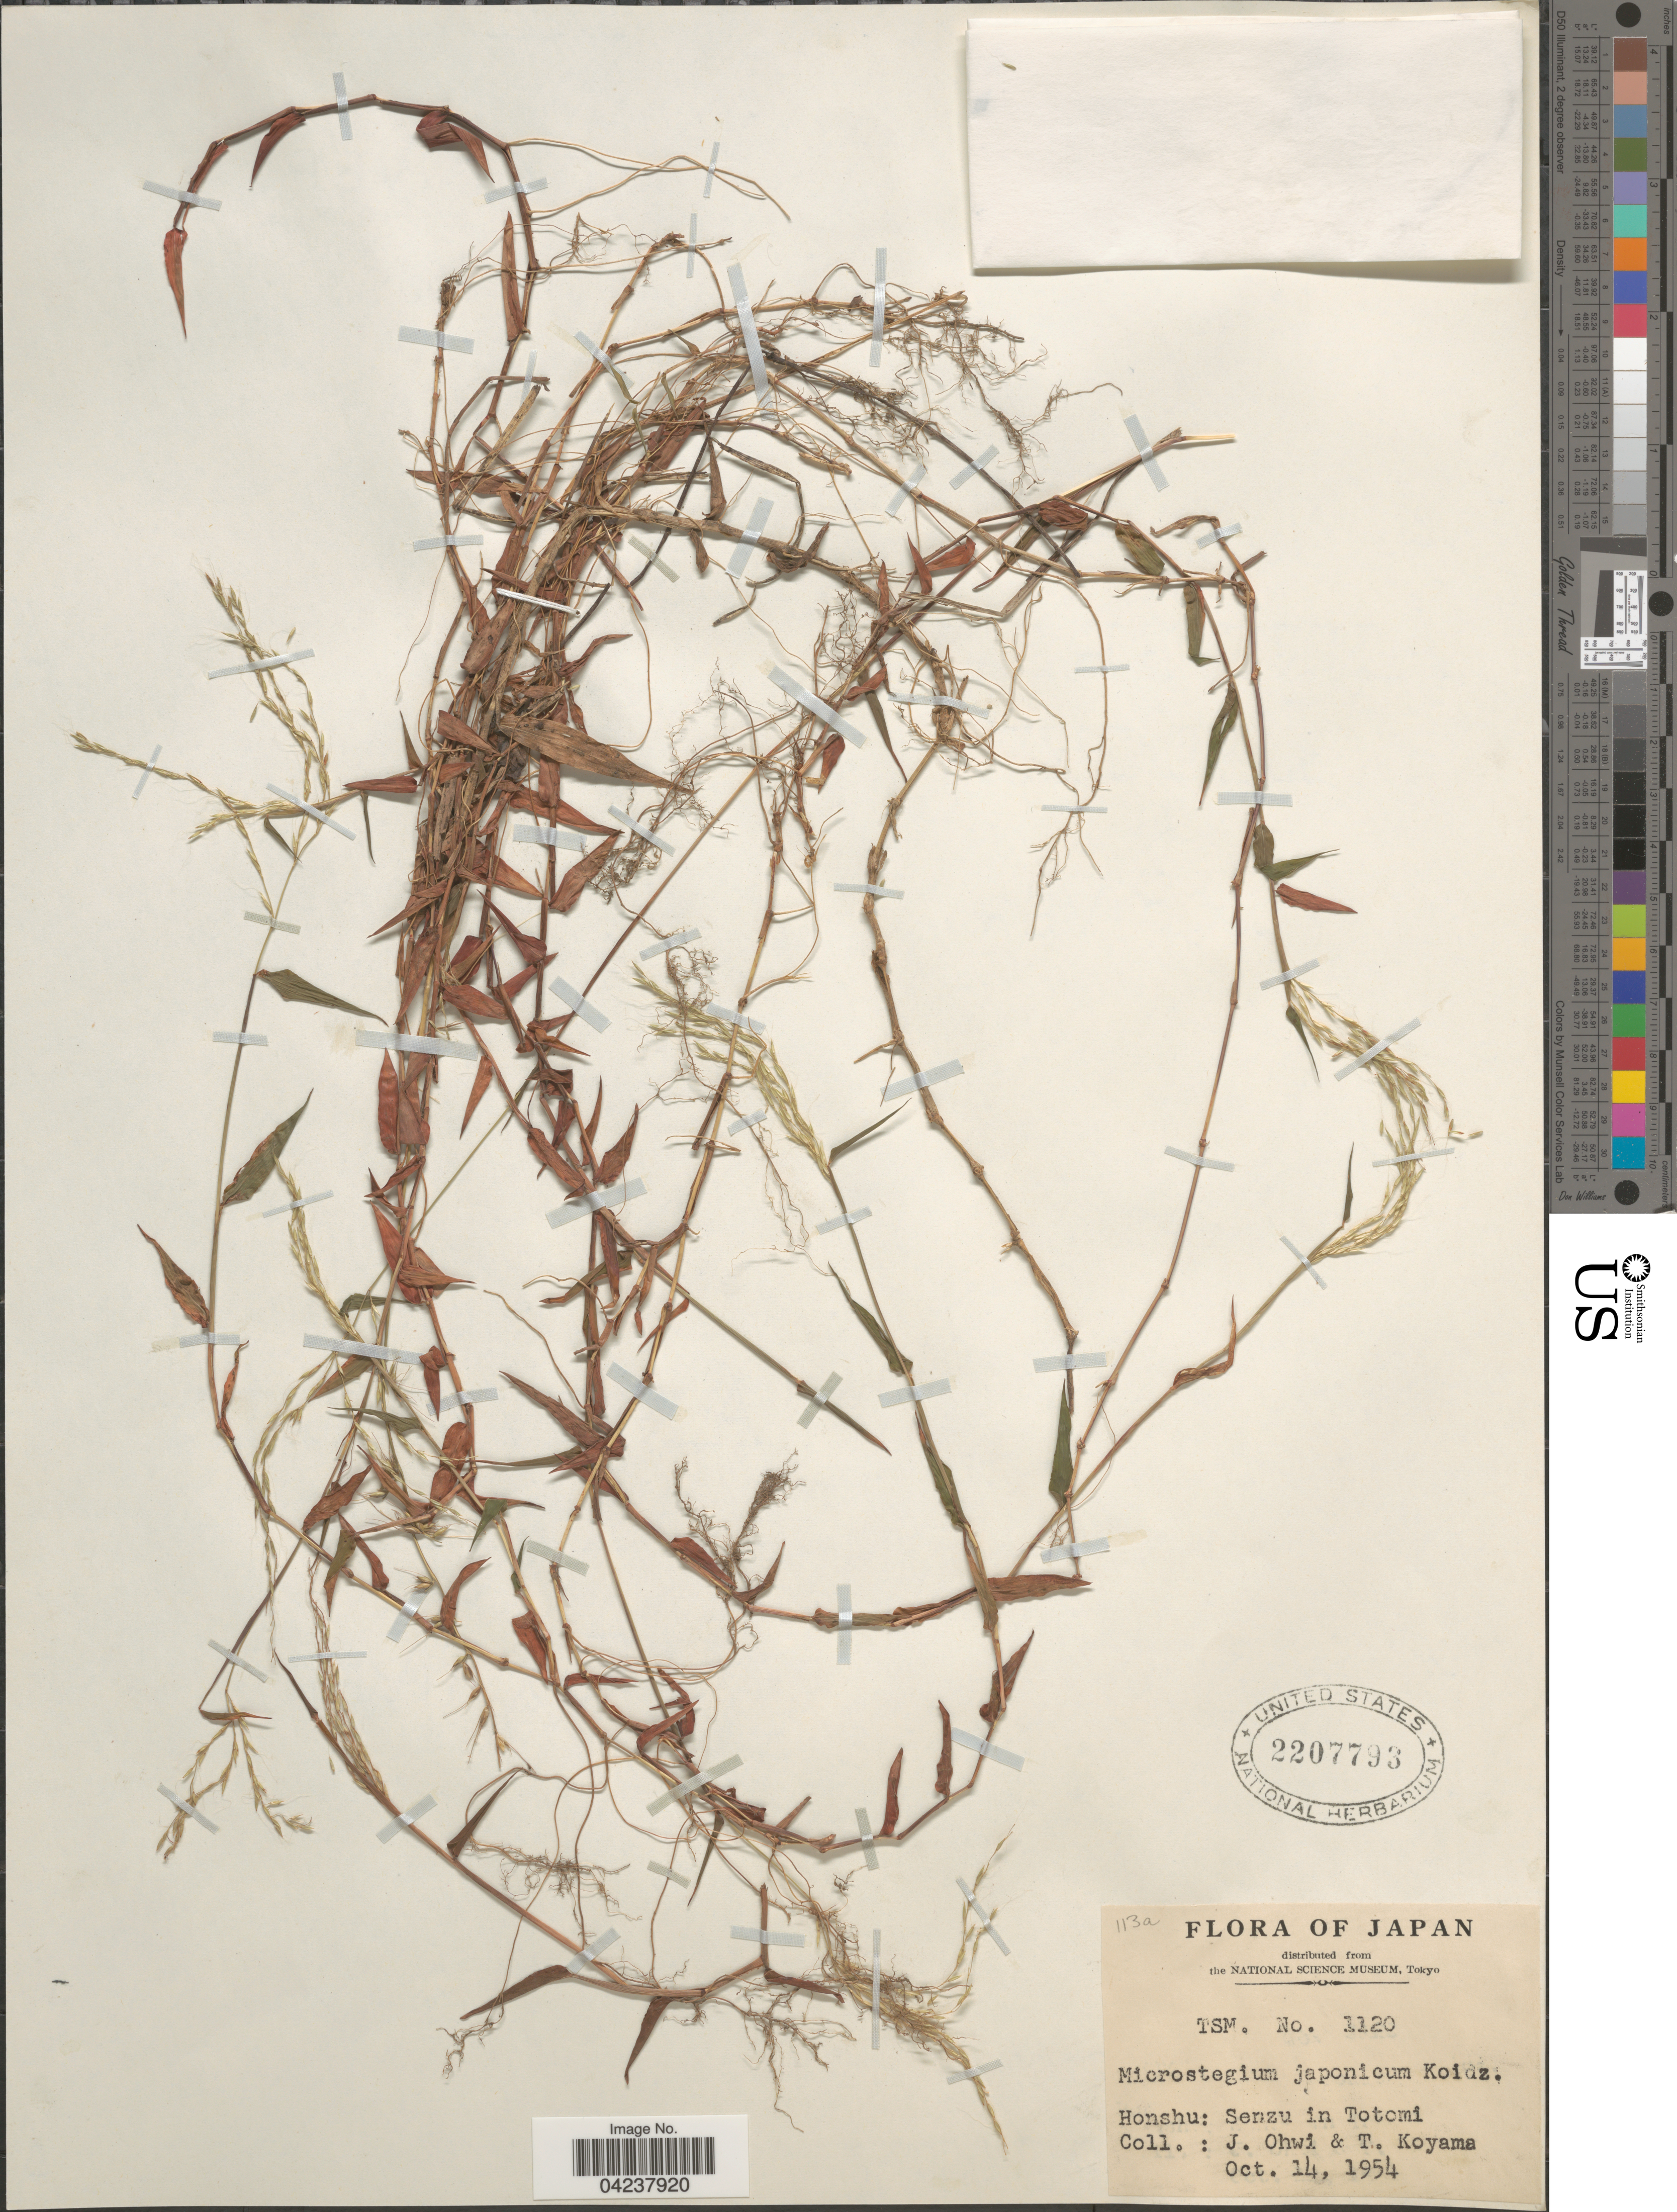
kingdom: Plantae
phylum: Tracheophyta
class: Liliopsida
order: Poales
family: Poaceae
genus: Microstegium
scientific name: Microstegium japonicum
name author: (Miq.) Koidz.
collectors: J. Ohwi & T. Koyama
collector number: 1120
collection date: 1954-10-14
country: Japan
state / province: Tokyo, Federal City of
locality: Honshu: Senzu in Totomi.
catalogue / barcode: US 2207793